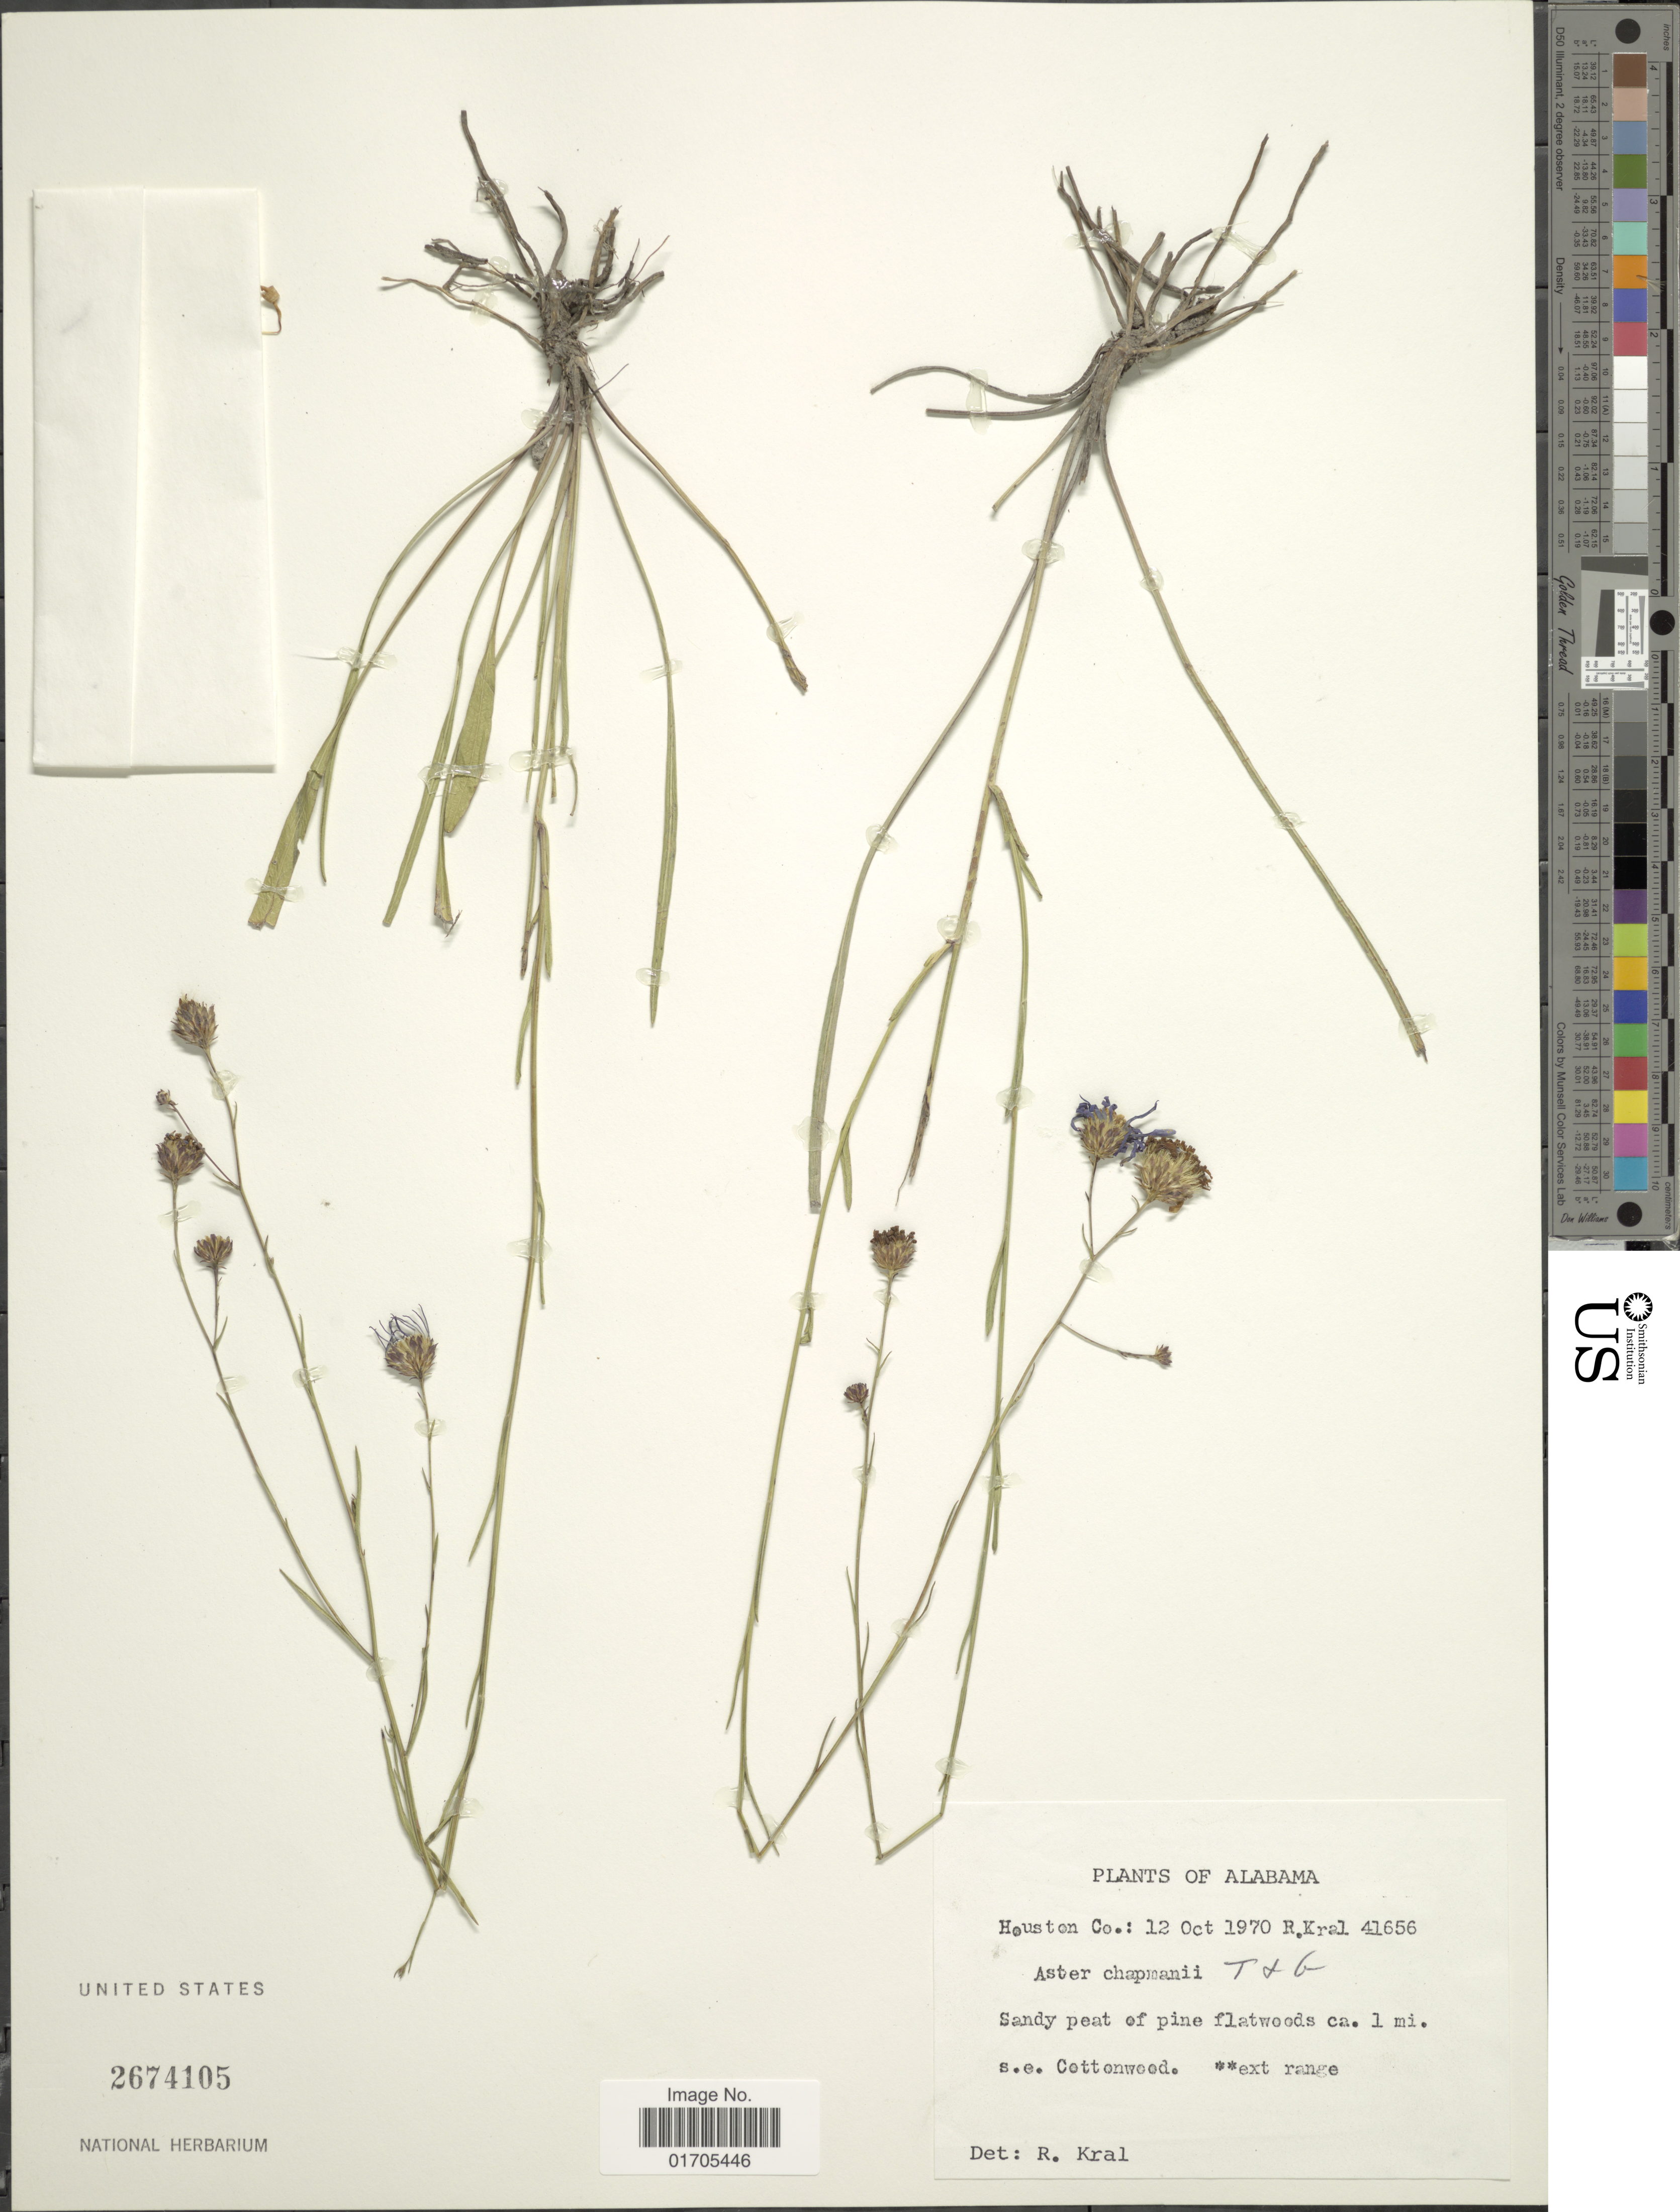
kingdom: Plantae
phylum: Tracheophyta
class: Magnoliopsida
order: Asterales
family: Asteraceae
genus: Eurybia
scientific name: Eurybia chapmanii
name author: (Torr. & A. Gray) G.L. Nesom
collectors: R. Kral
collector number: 41656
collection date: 1970-10-12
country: United States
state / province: Alabama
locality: Alabama. Houston Co. Sandy peat of pine flatwoods ca. 1 mi. s.e. Cottonwood.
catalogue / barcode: US 2674105